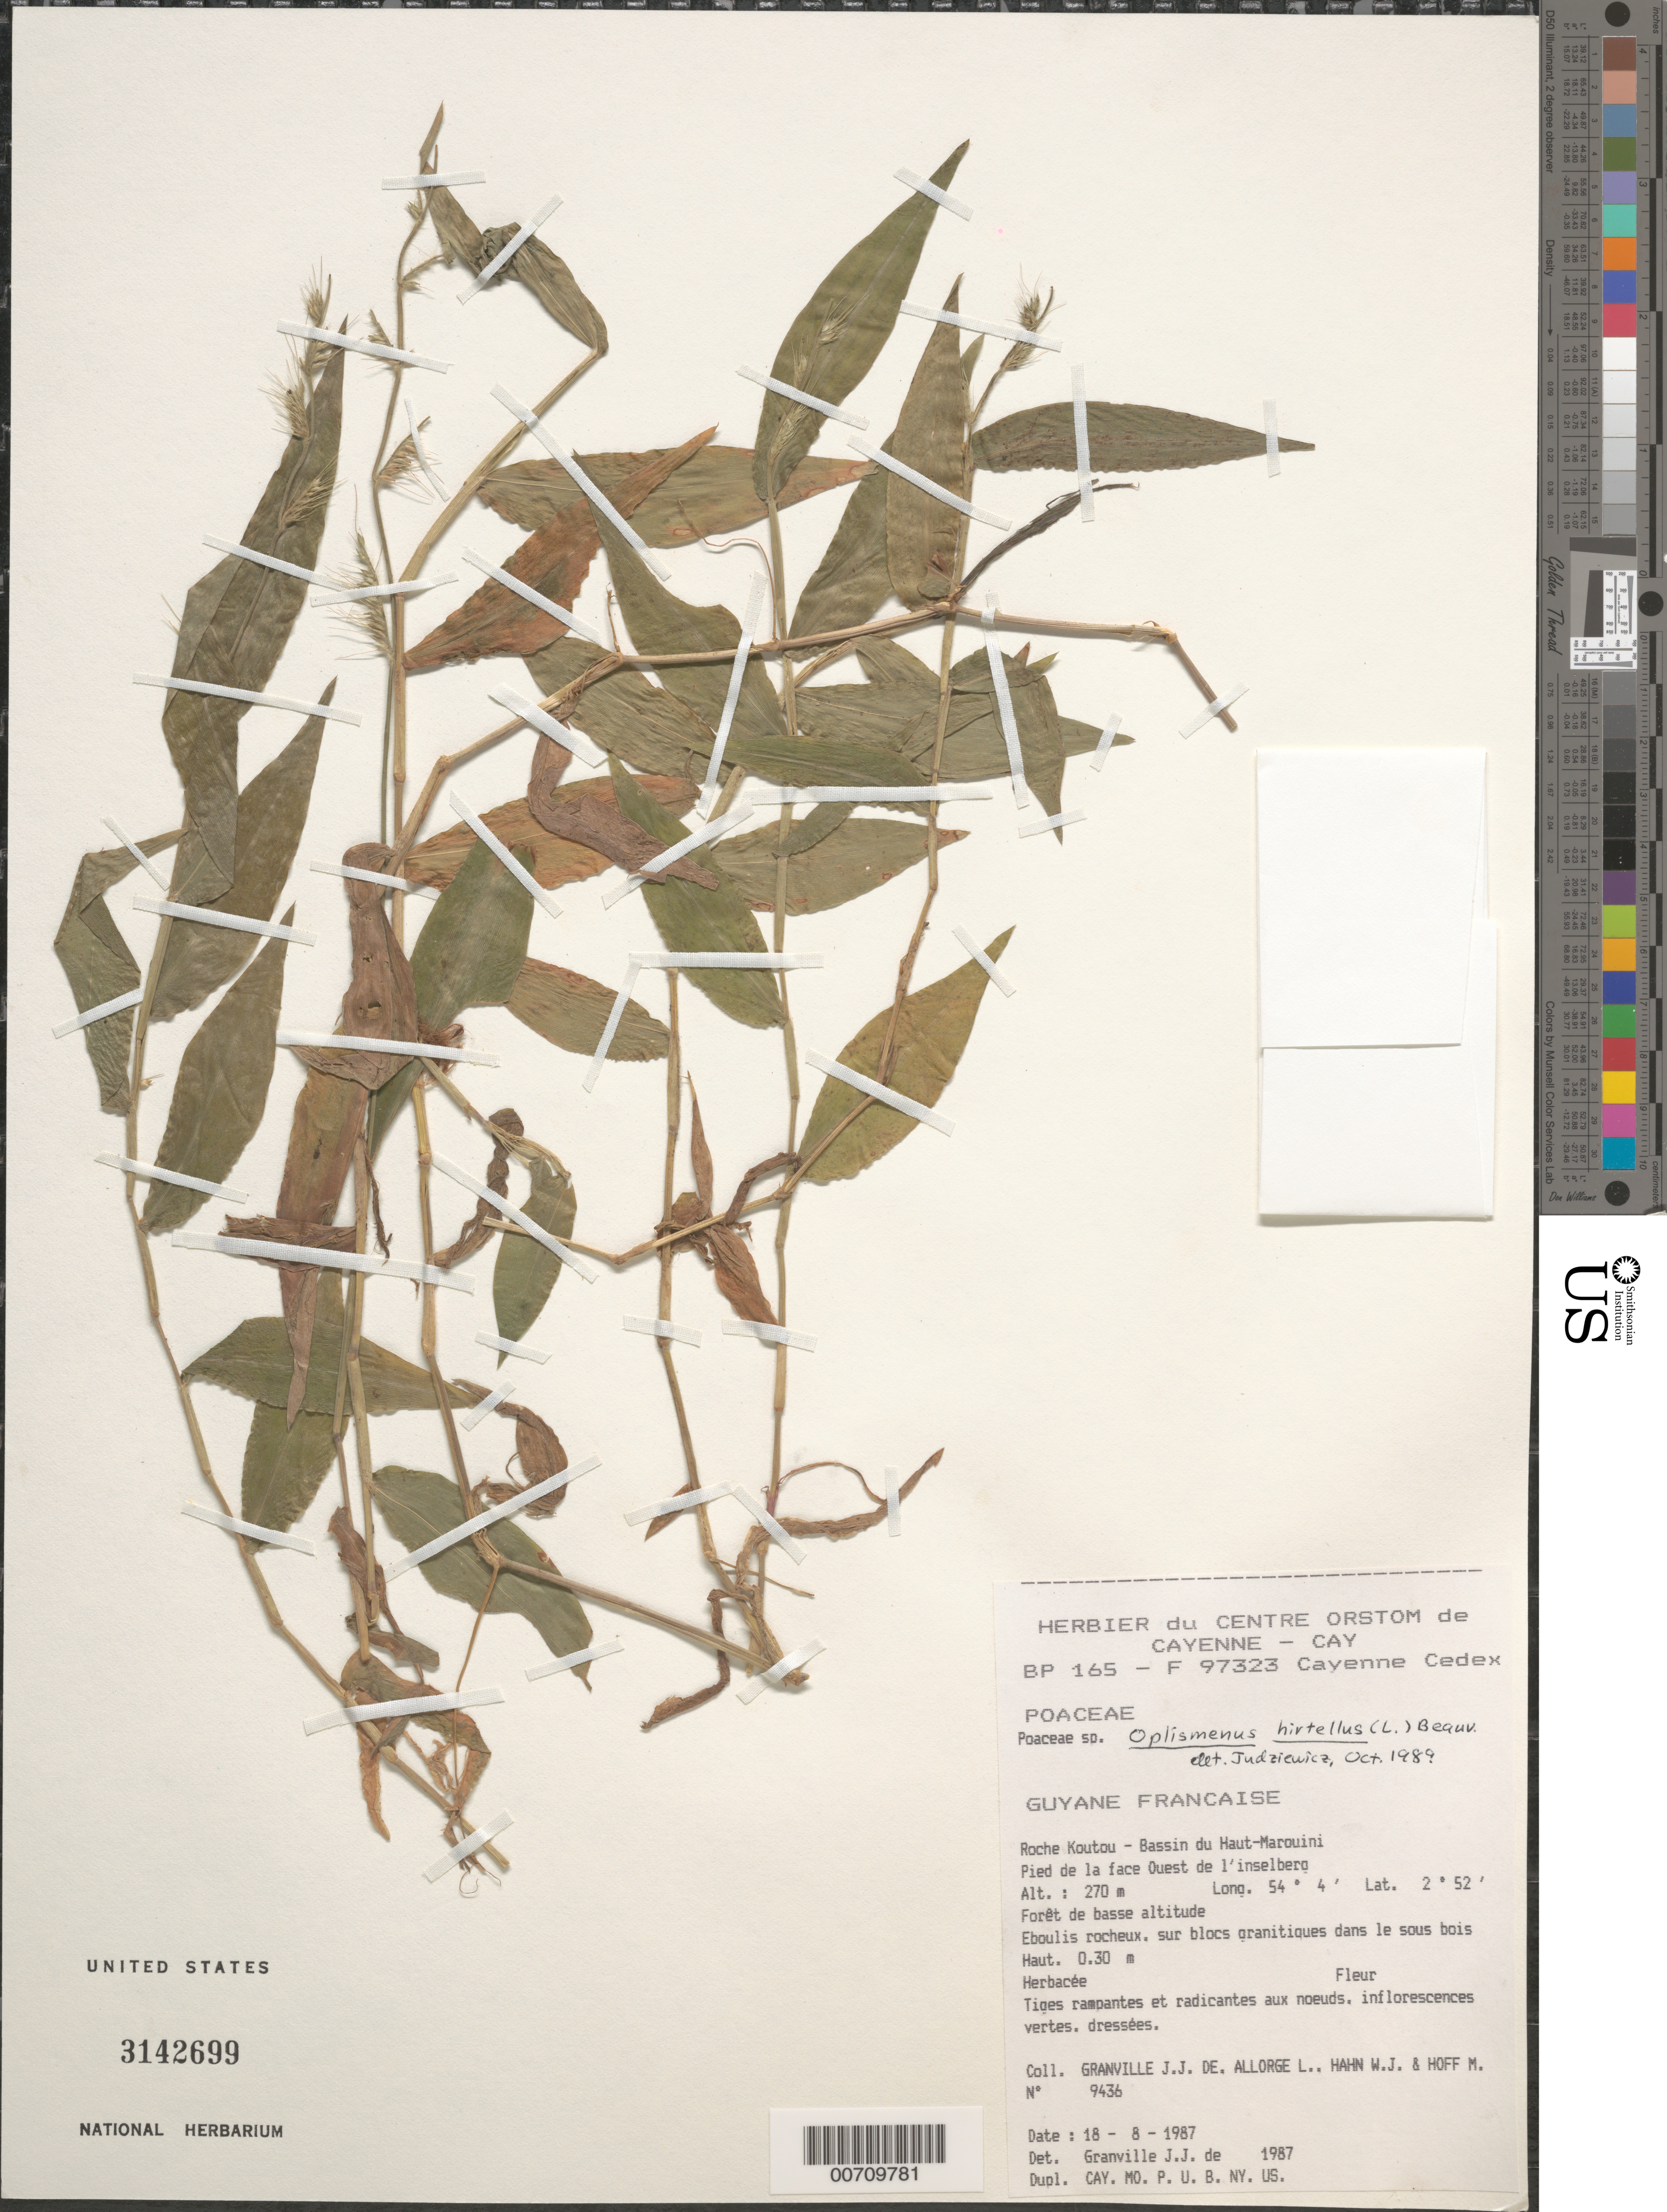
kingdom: Plantae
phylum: Tracheophyta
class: Liliopsida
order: Poales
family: Poaceae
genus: Oplismenus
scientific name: Oplismenus hirtellus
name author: (L.) P. Beauv.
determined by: Judziewicz, E. J.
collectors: J.-J. de Granville, L. Allorge, W. J. Hahn & M. Hoff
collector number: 9436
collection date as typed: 18-Aug-87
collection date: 1987-08-18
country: French Guiana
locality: Roche Koutou, Bassin du Haut-Marouini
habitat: Forêt de basse altitude, eboulis rocheux, sur blocs granitiques dans le sous bois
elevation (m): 270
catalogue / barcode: US 3142699